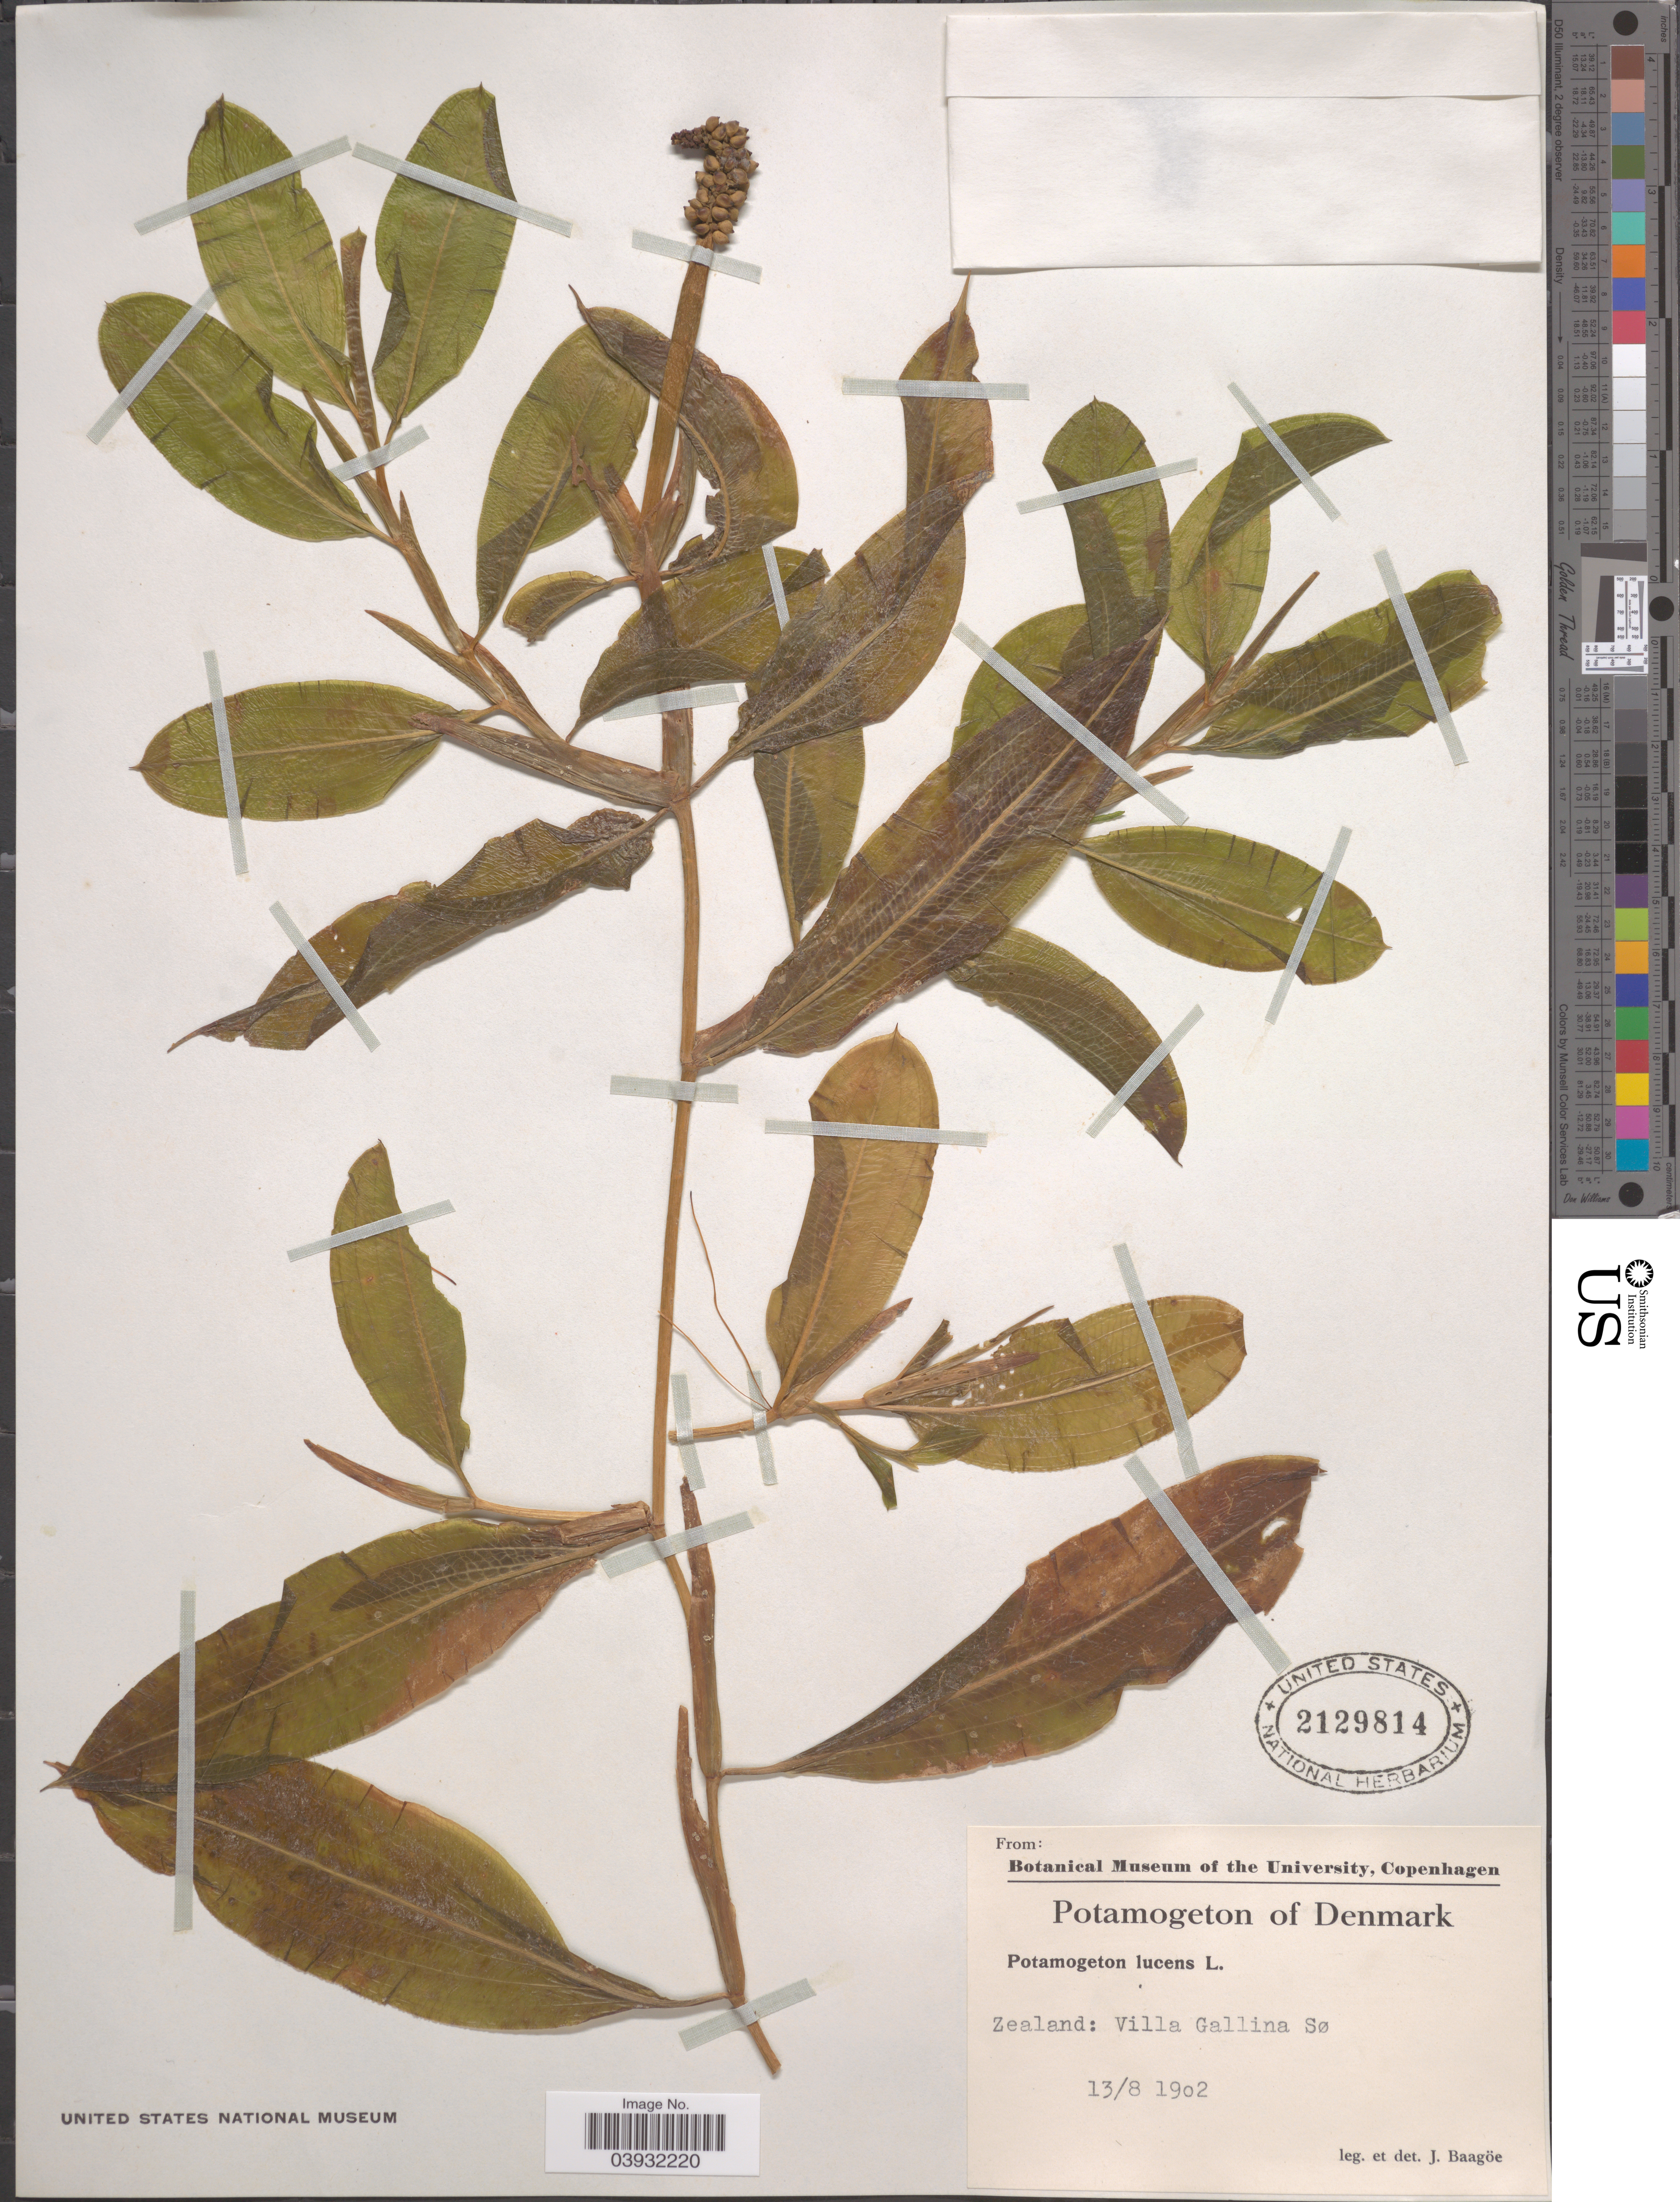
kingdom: Plantae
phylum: Tracheophyta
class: Liliopsida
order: Alismatales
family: Potamogetonaceae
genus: Potamogeton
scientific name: Potamogeton lucens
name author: L.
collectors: J. Baagoe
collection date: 1902-08-13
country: Denmark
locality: Zealand: Villa Gallina Sø.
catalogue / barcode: US 2129814